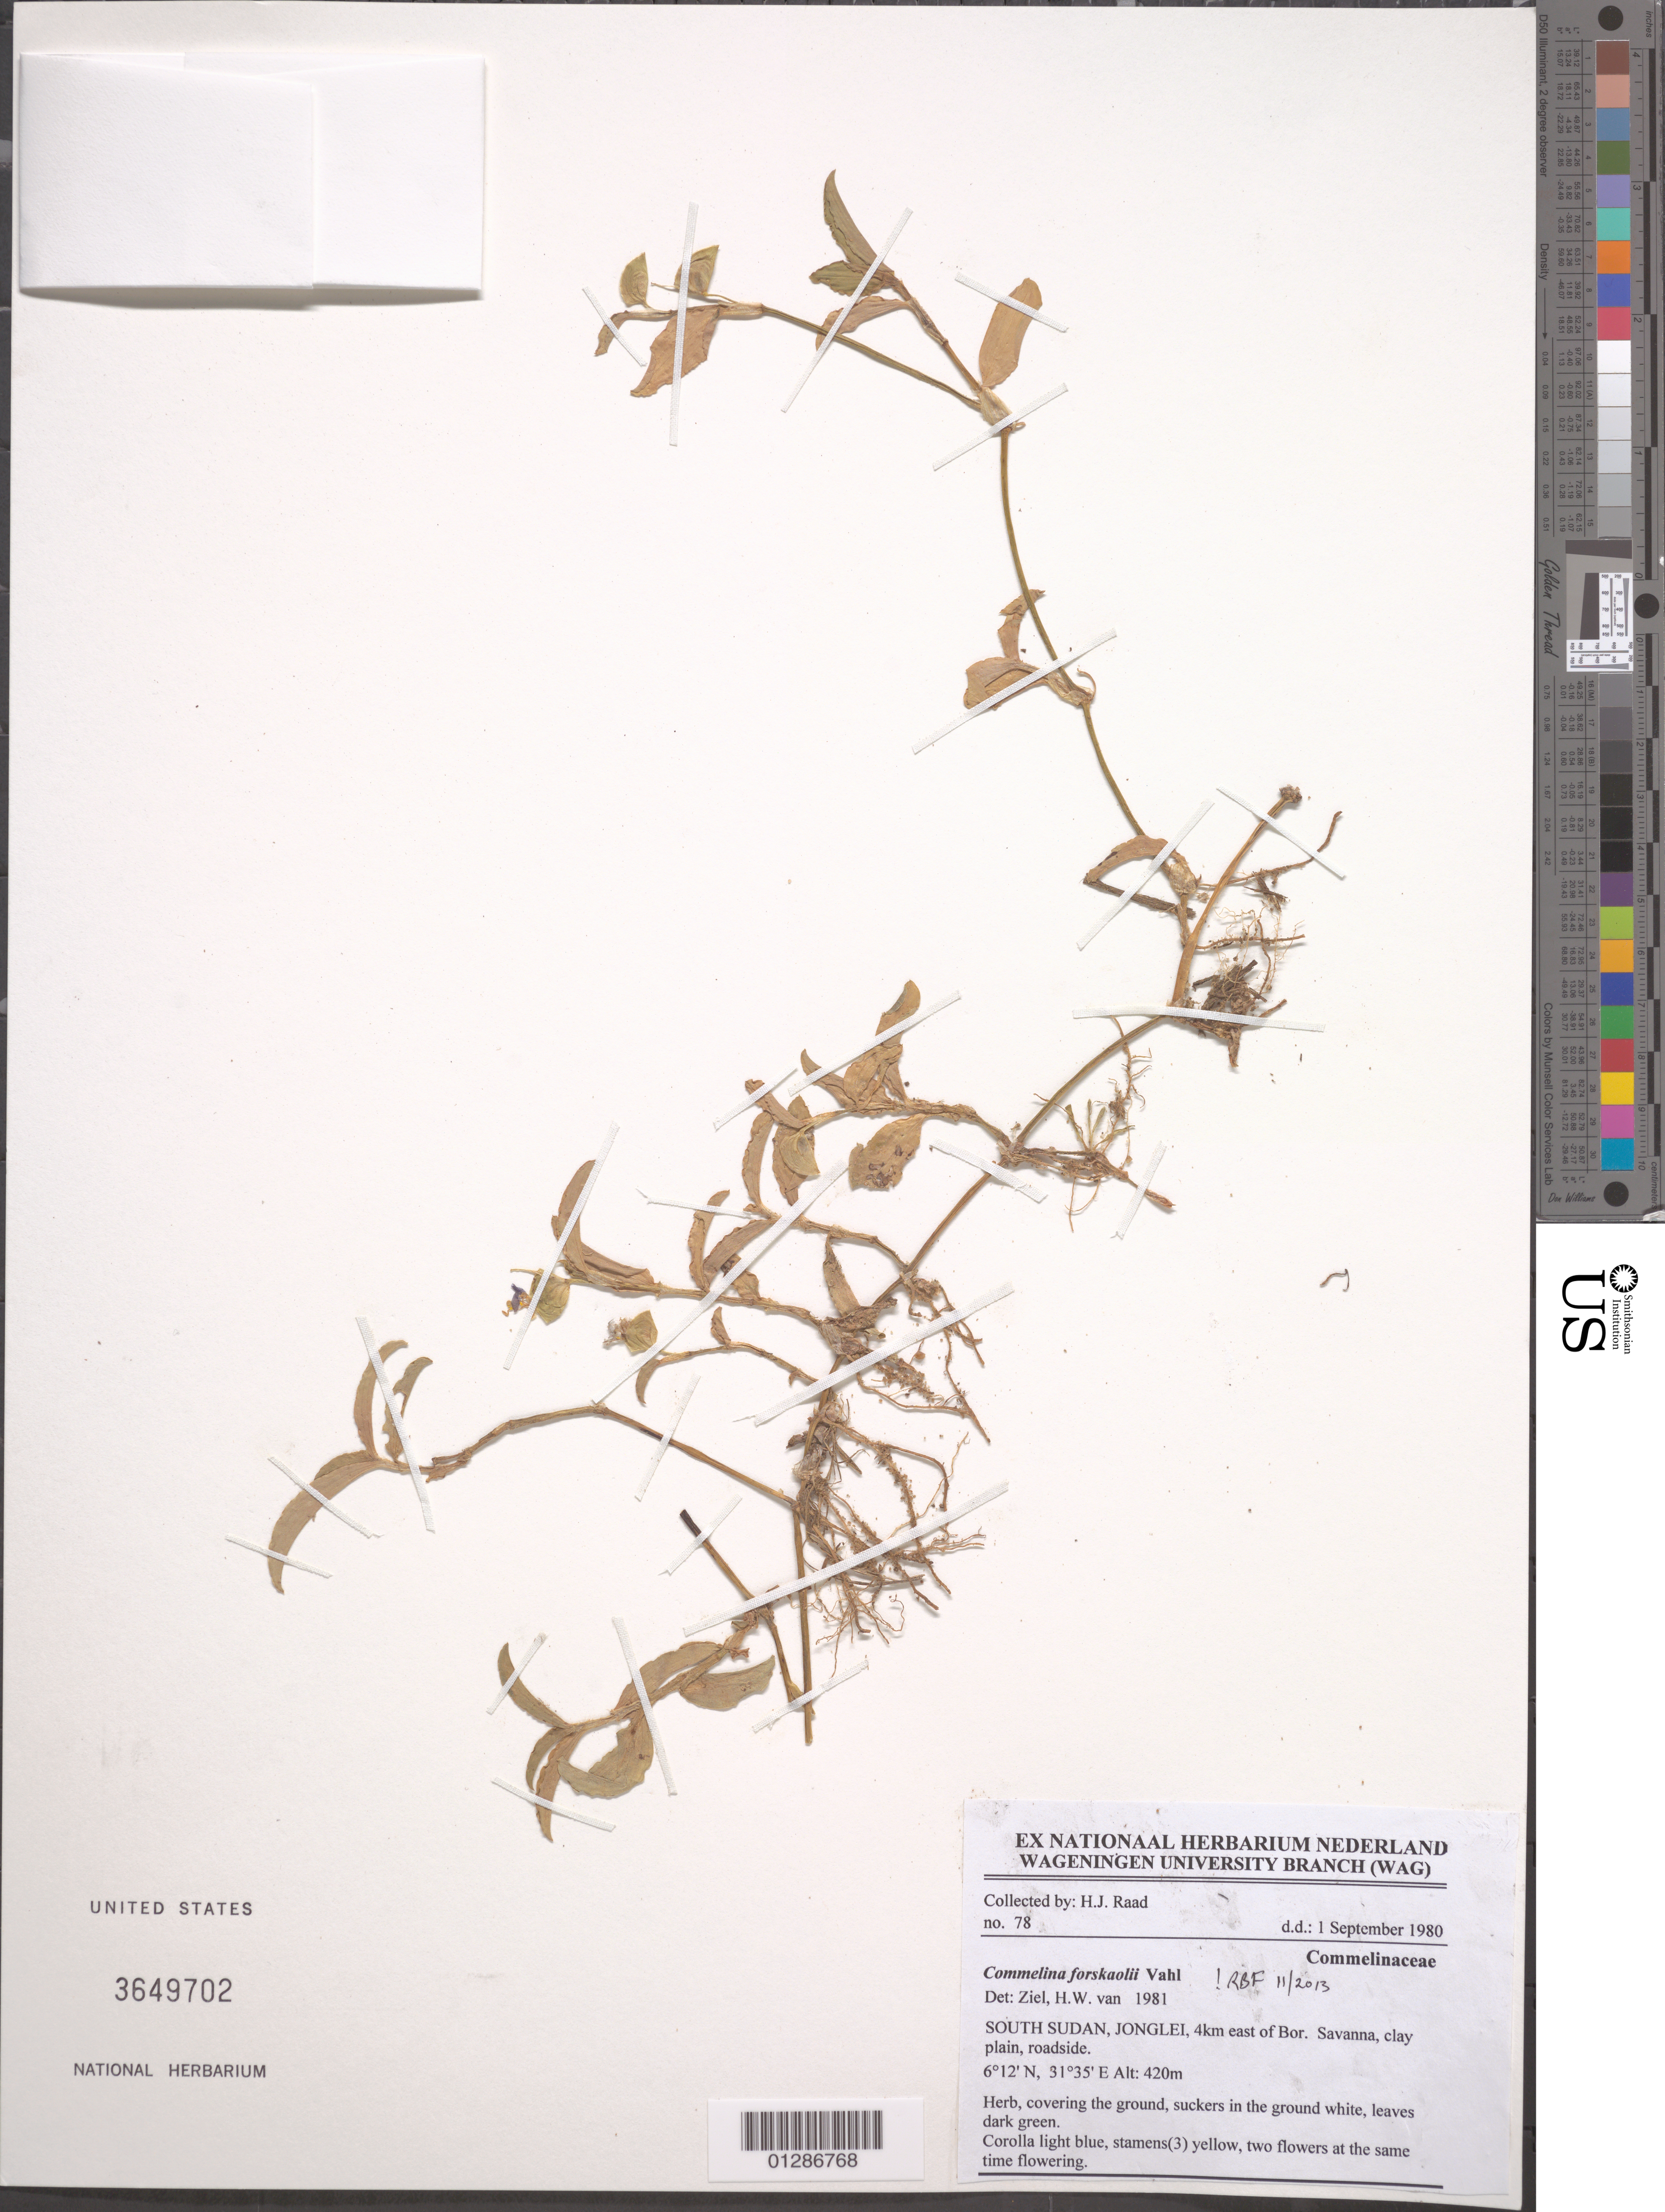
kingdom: Plantae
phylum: Tracheophyta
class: Liliopsida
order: Commelinales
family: Commelinaceae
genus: Commelina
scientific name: Commelina forskaolii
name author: Vahl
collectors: H. Raad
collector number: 78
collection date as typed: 1 Sep 1980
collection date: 1980-09-01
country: South Sudan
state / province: Jonglei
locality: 4 km E of Bor.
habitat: Herb.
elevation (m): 420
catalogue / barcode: US 3649702